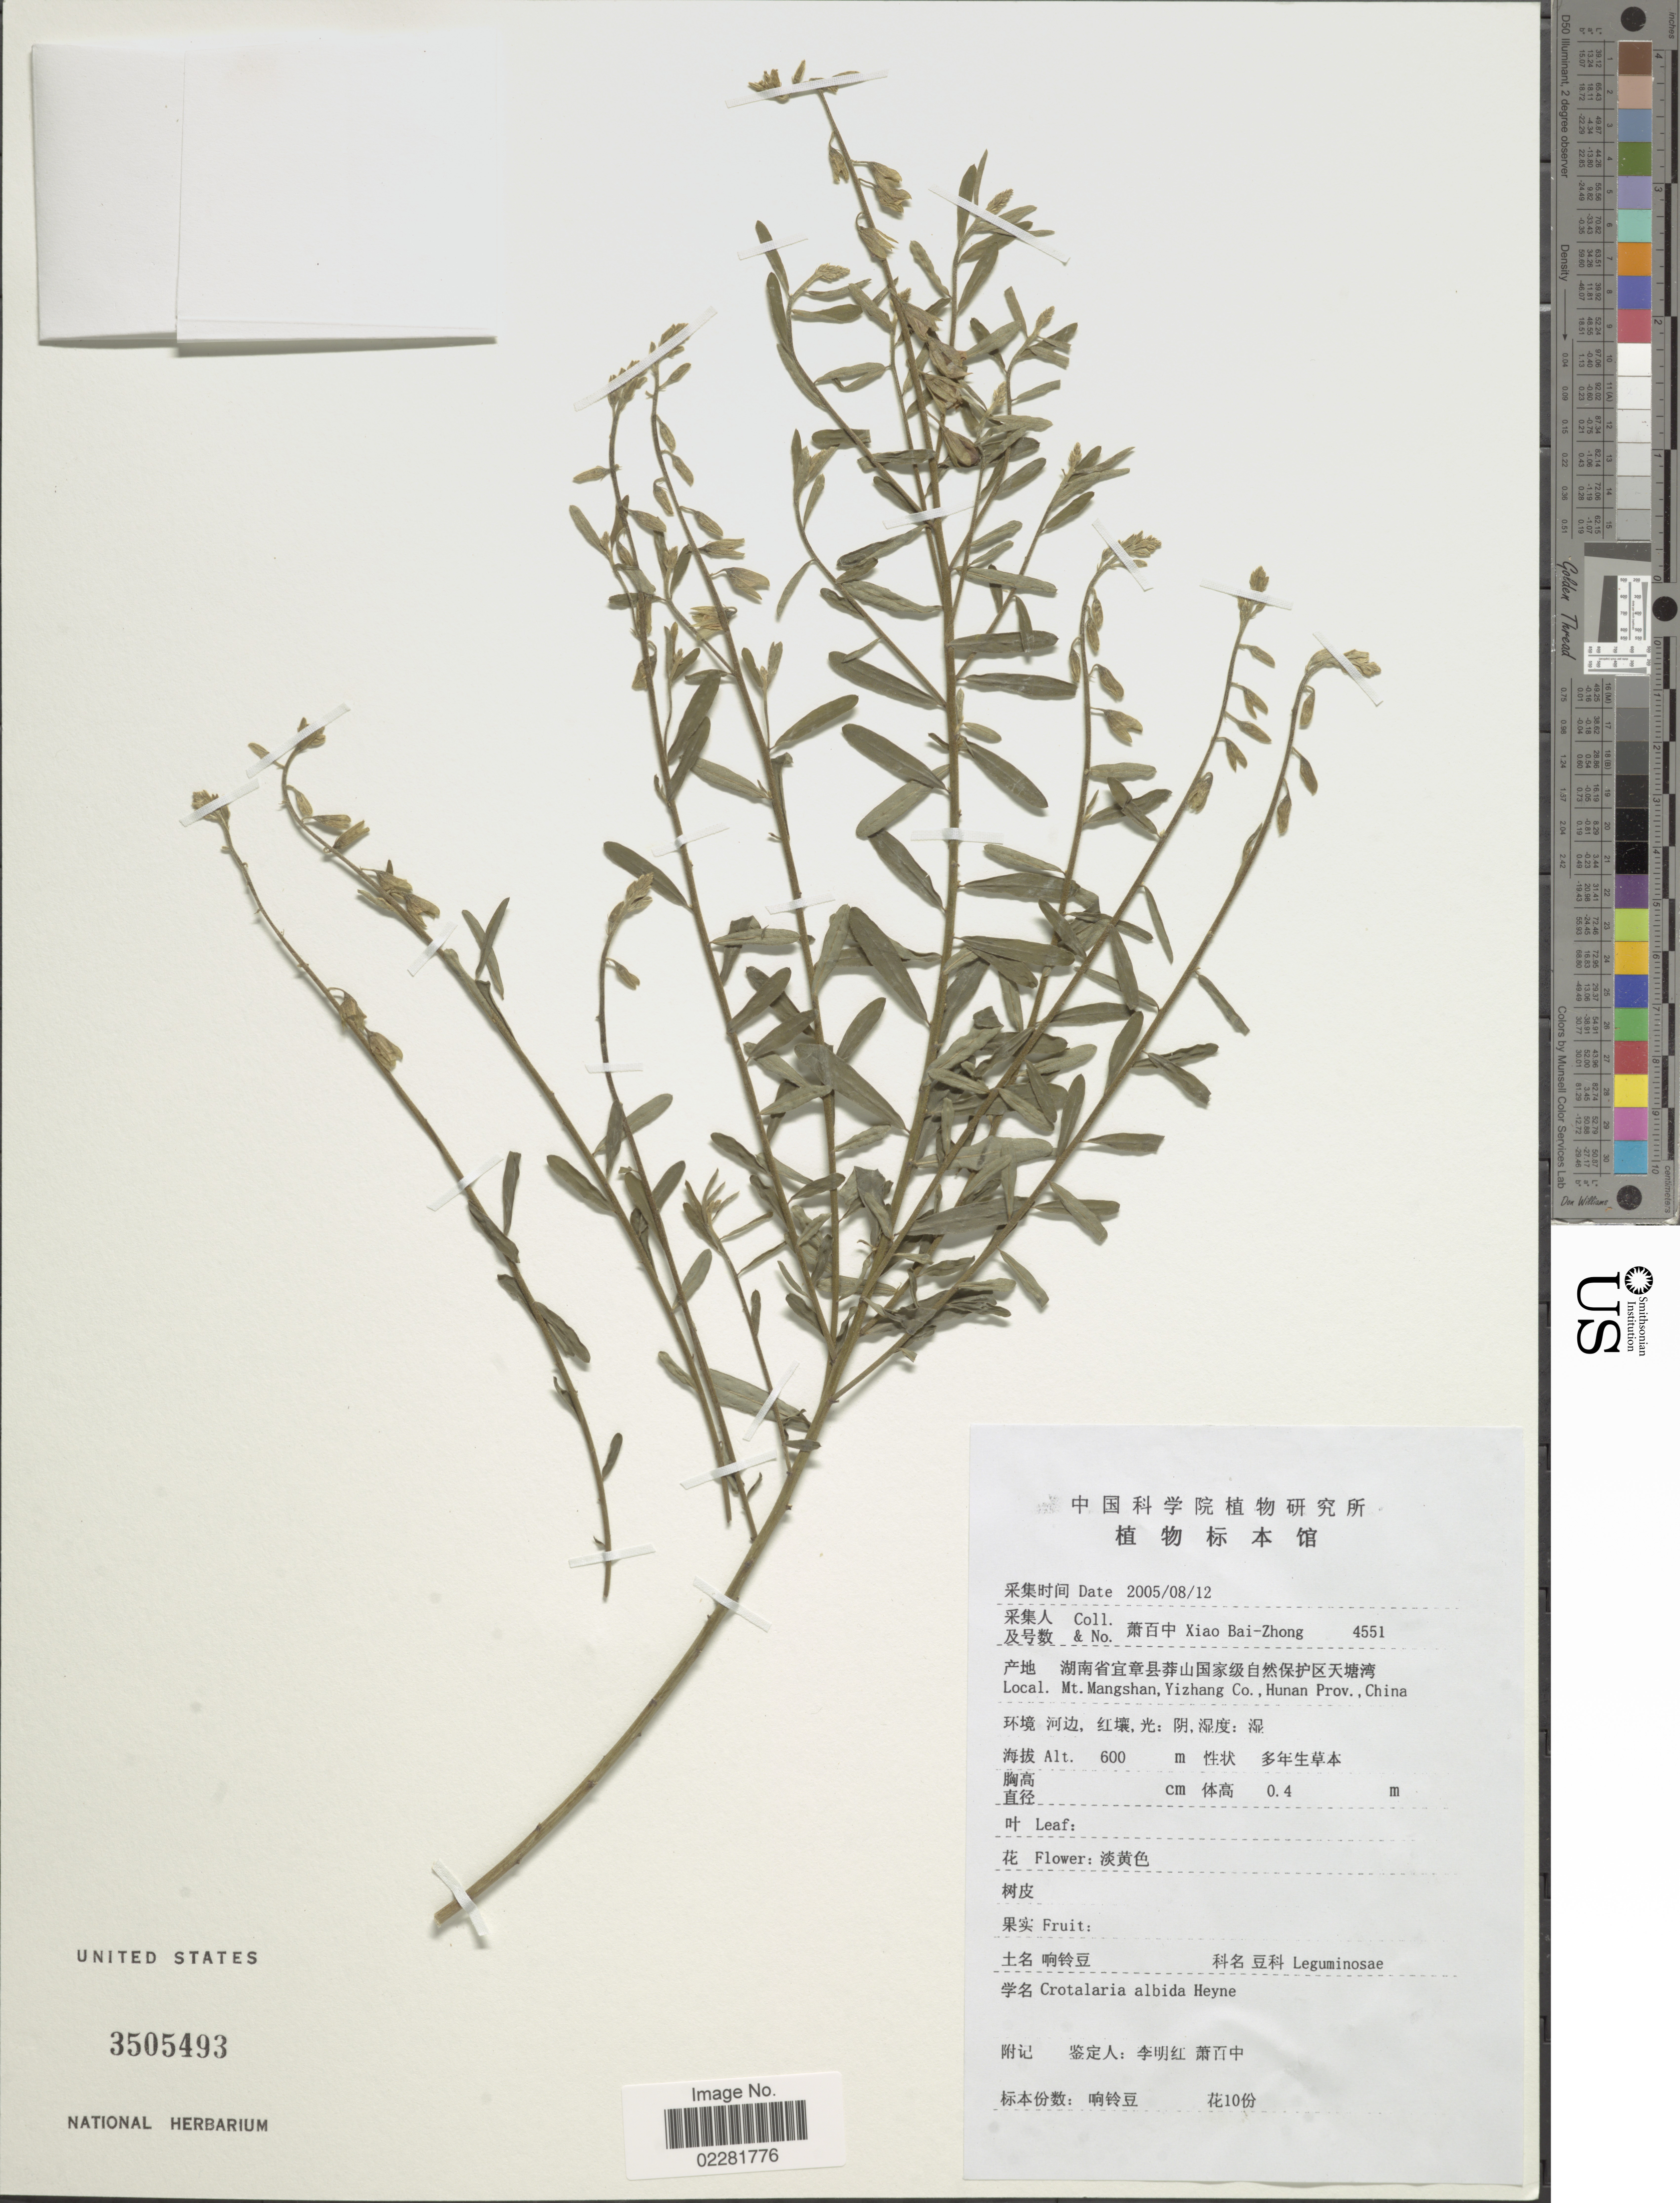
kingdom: Plantae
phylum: Tracheophyta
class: Magnoliopsida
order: Fabales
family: Fabaceae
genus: Crotalaria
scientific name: Crotalaria albida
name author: B. Heyne ex Roth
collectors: B. Z. Xiao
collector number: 4551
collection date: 2005-08-12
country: China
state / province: Hunan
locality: Mt. Mangshan, Yizhang co.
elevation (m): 600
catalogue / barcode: US 3505493